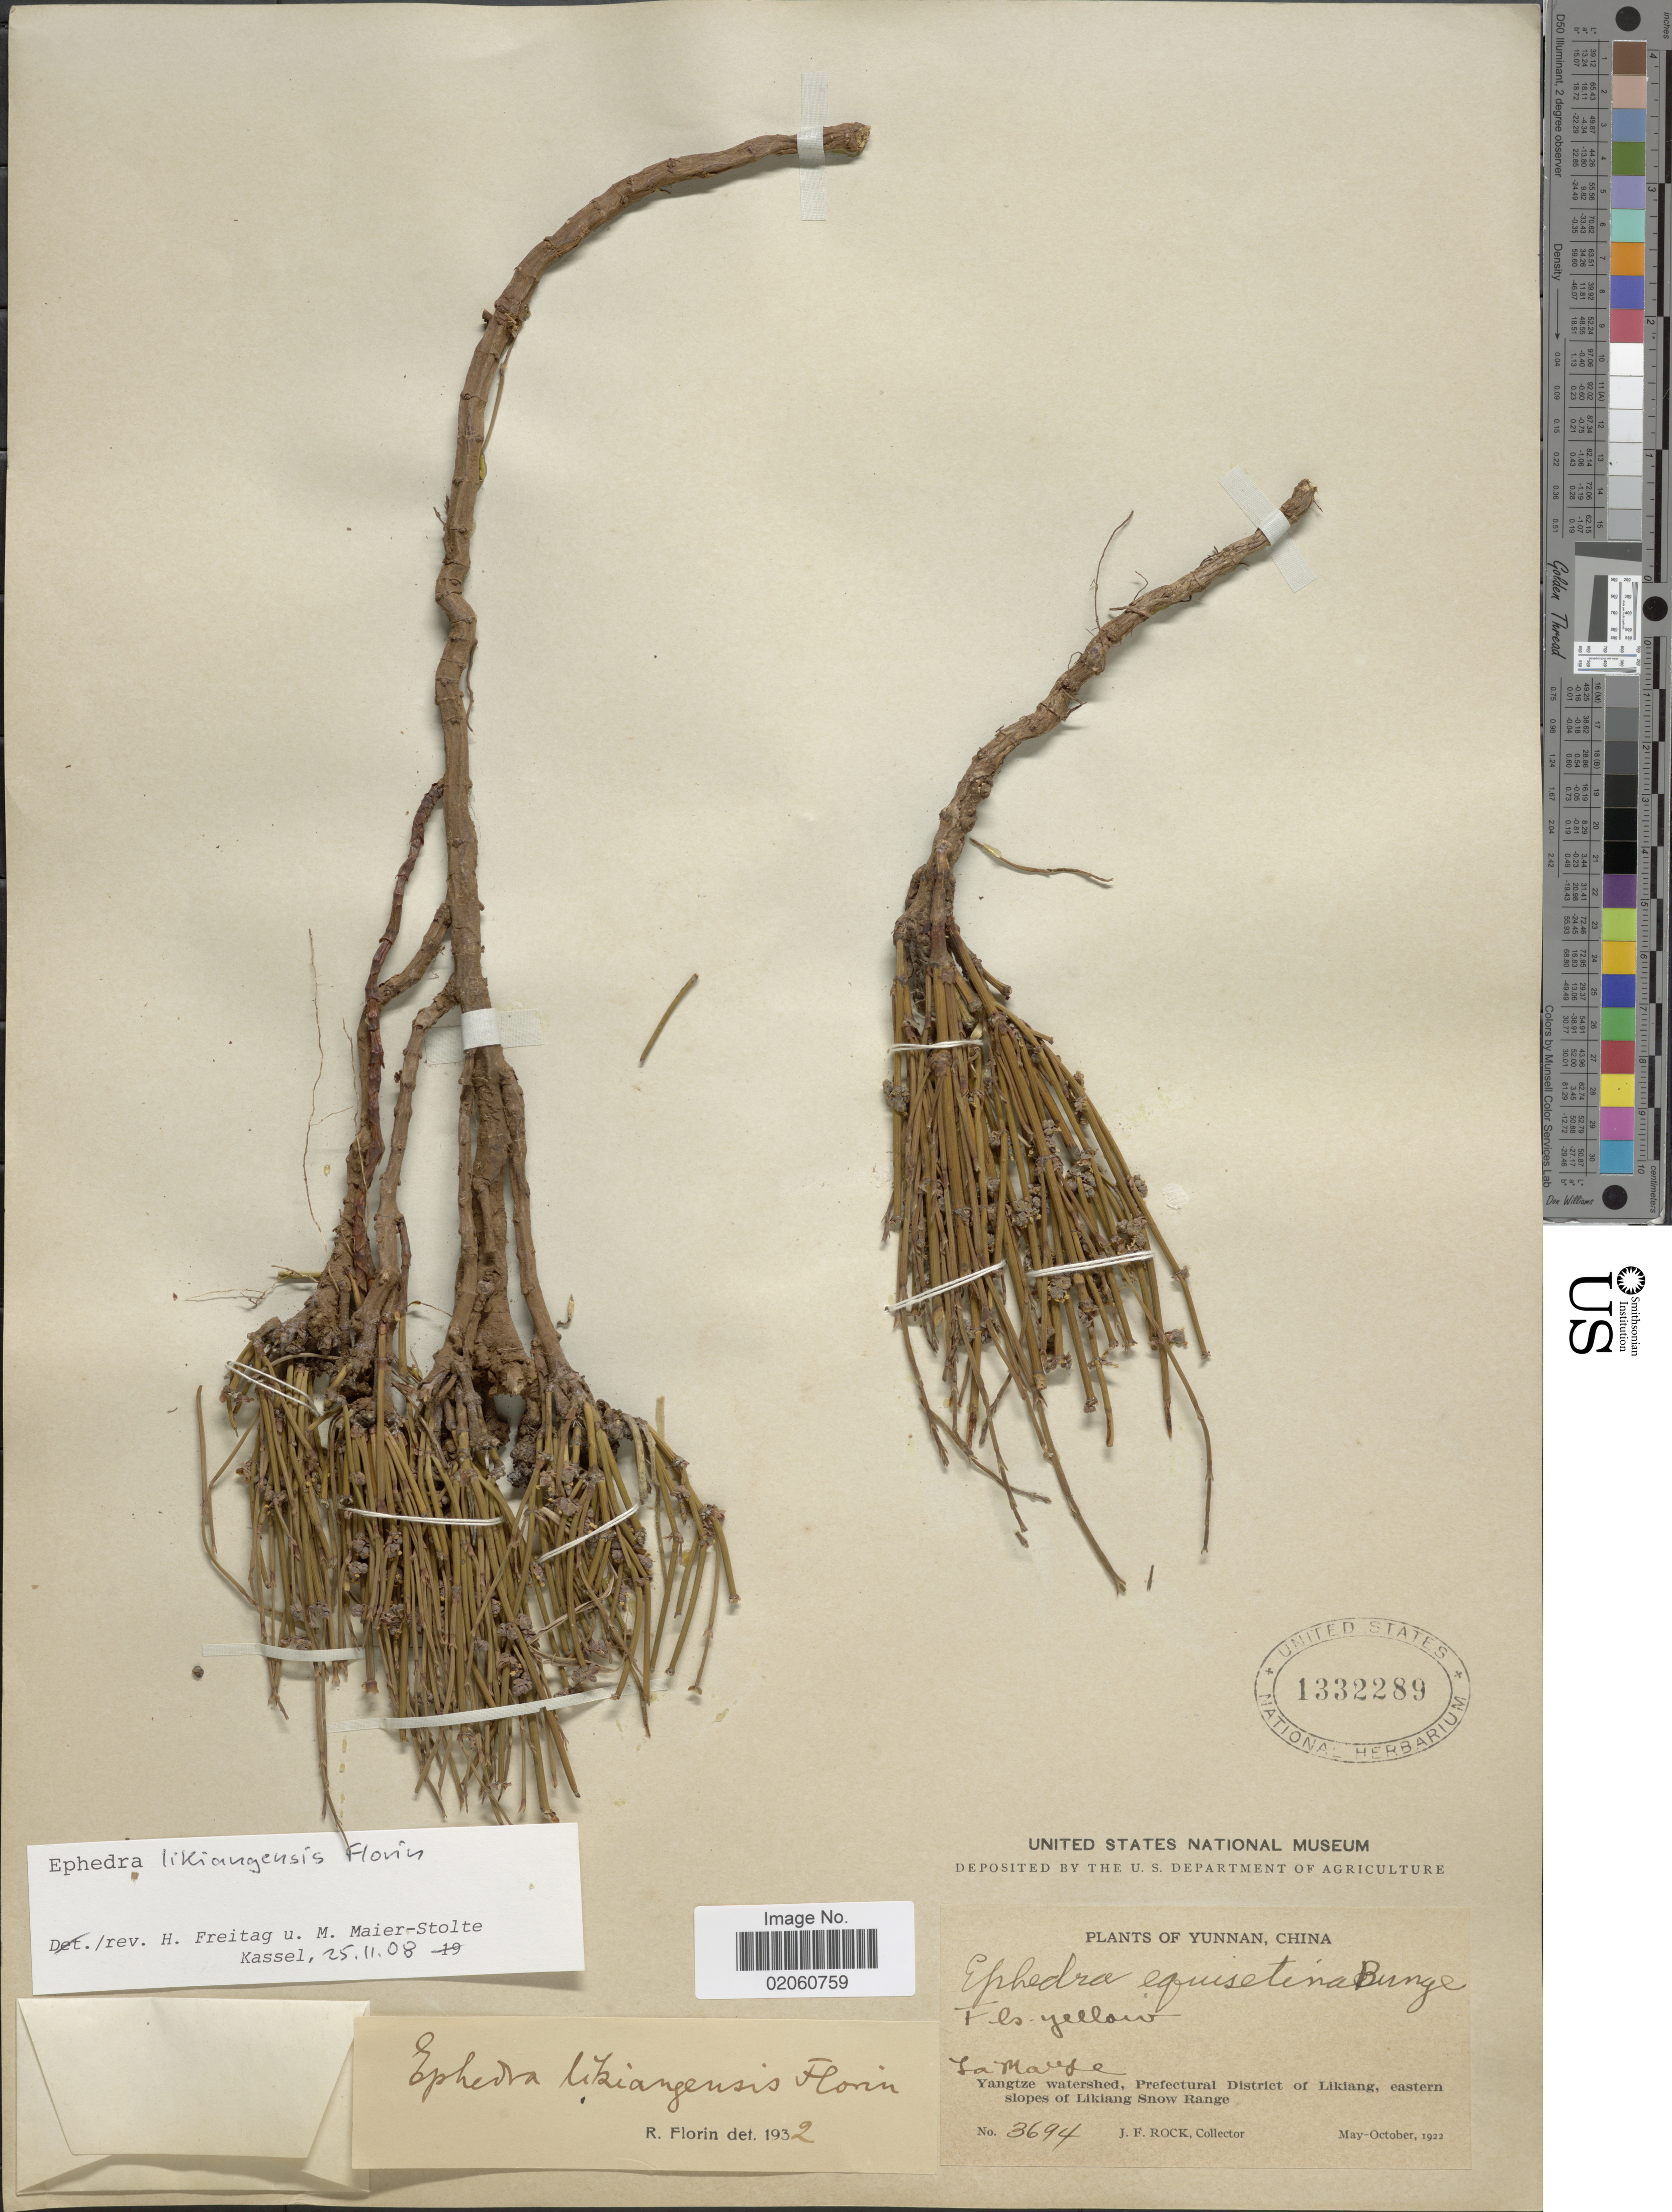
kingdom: Plantae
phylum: Tracheophyta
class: Gnetopsida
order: Ephedrales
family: Ephedraceae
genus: Ephedra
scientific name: Ephedra likiangensis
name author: Florin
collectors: J. Rock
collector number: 3694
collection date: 1922-05/1922-10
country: China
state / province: Yunnan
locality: La Ma Ye. Yangtze watershed, Prefectural District of Likiang, eastern slopes of Likiang Snow Range.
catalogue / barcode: US 1332289